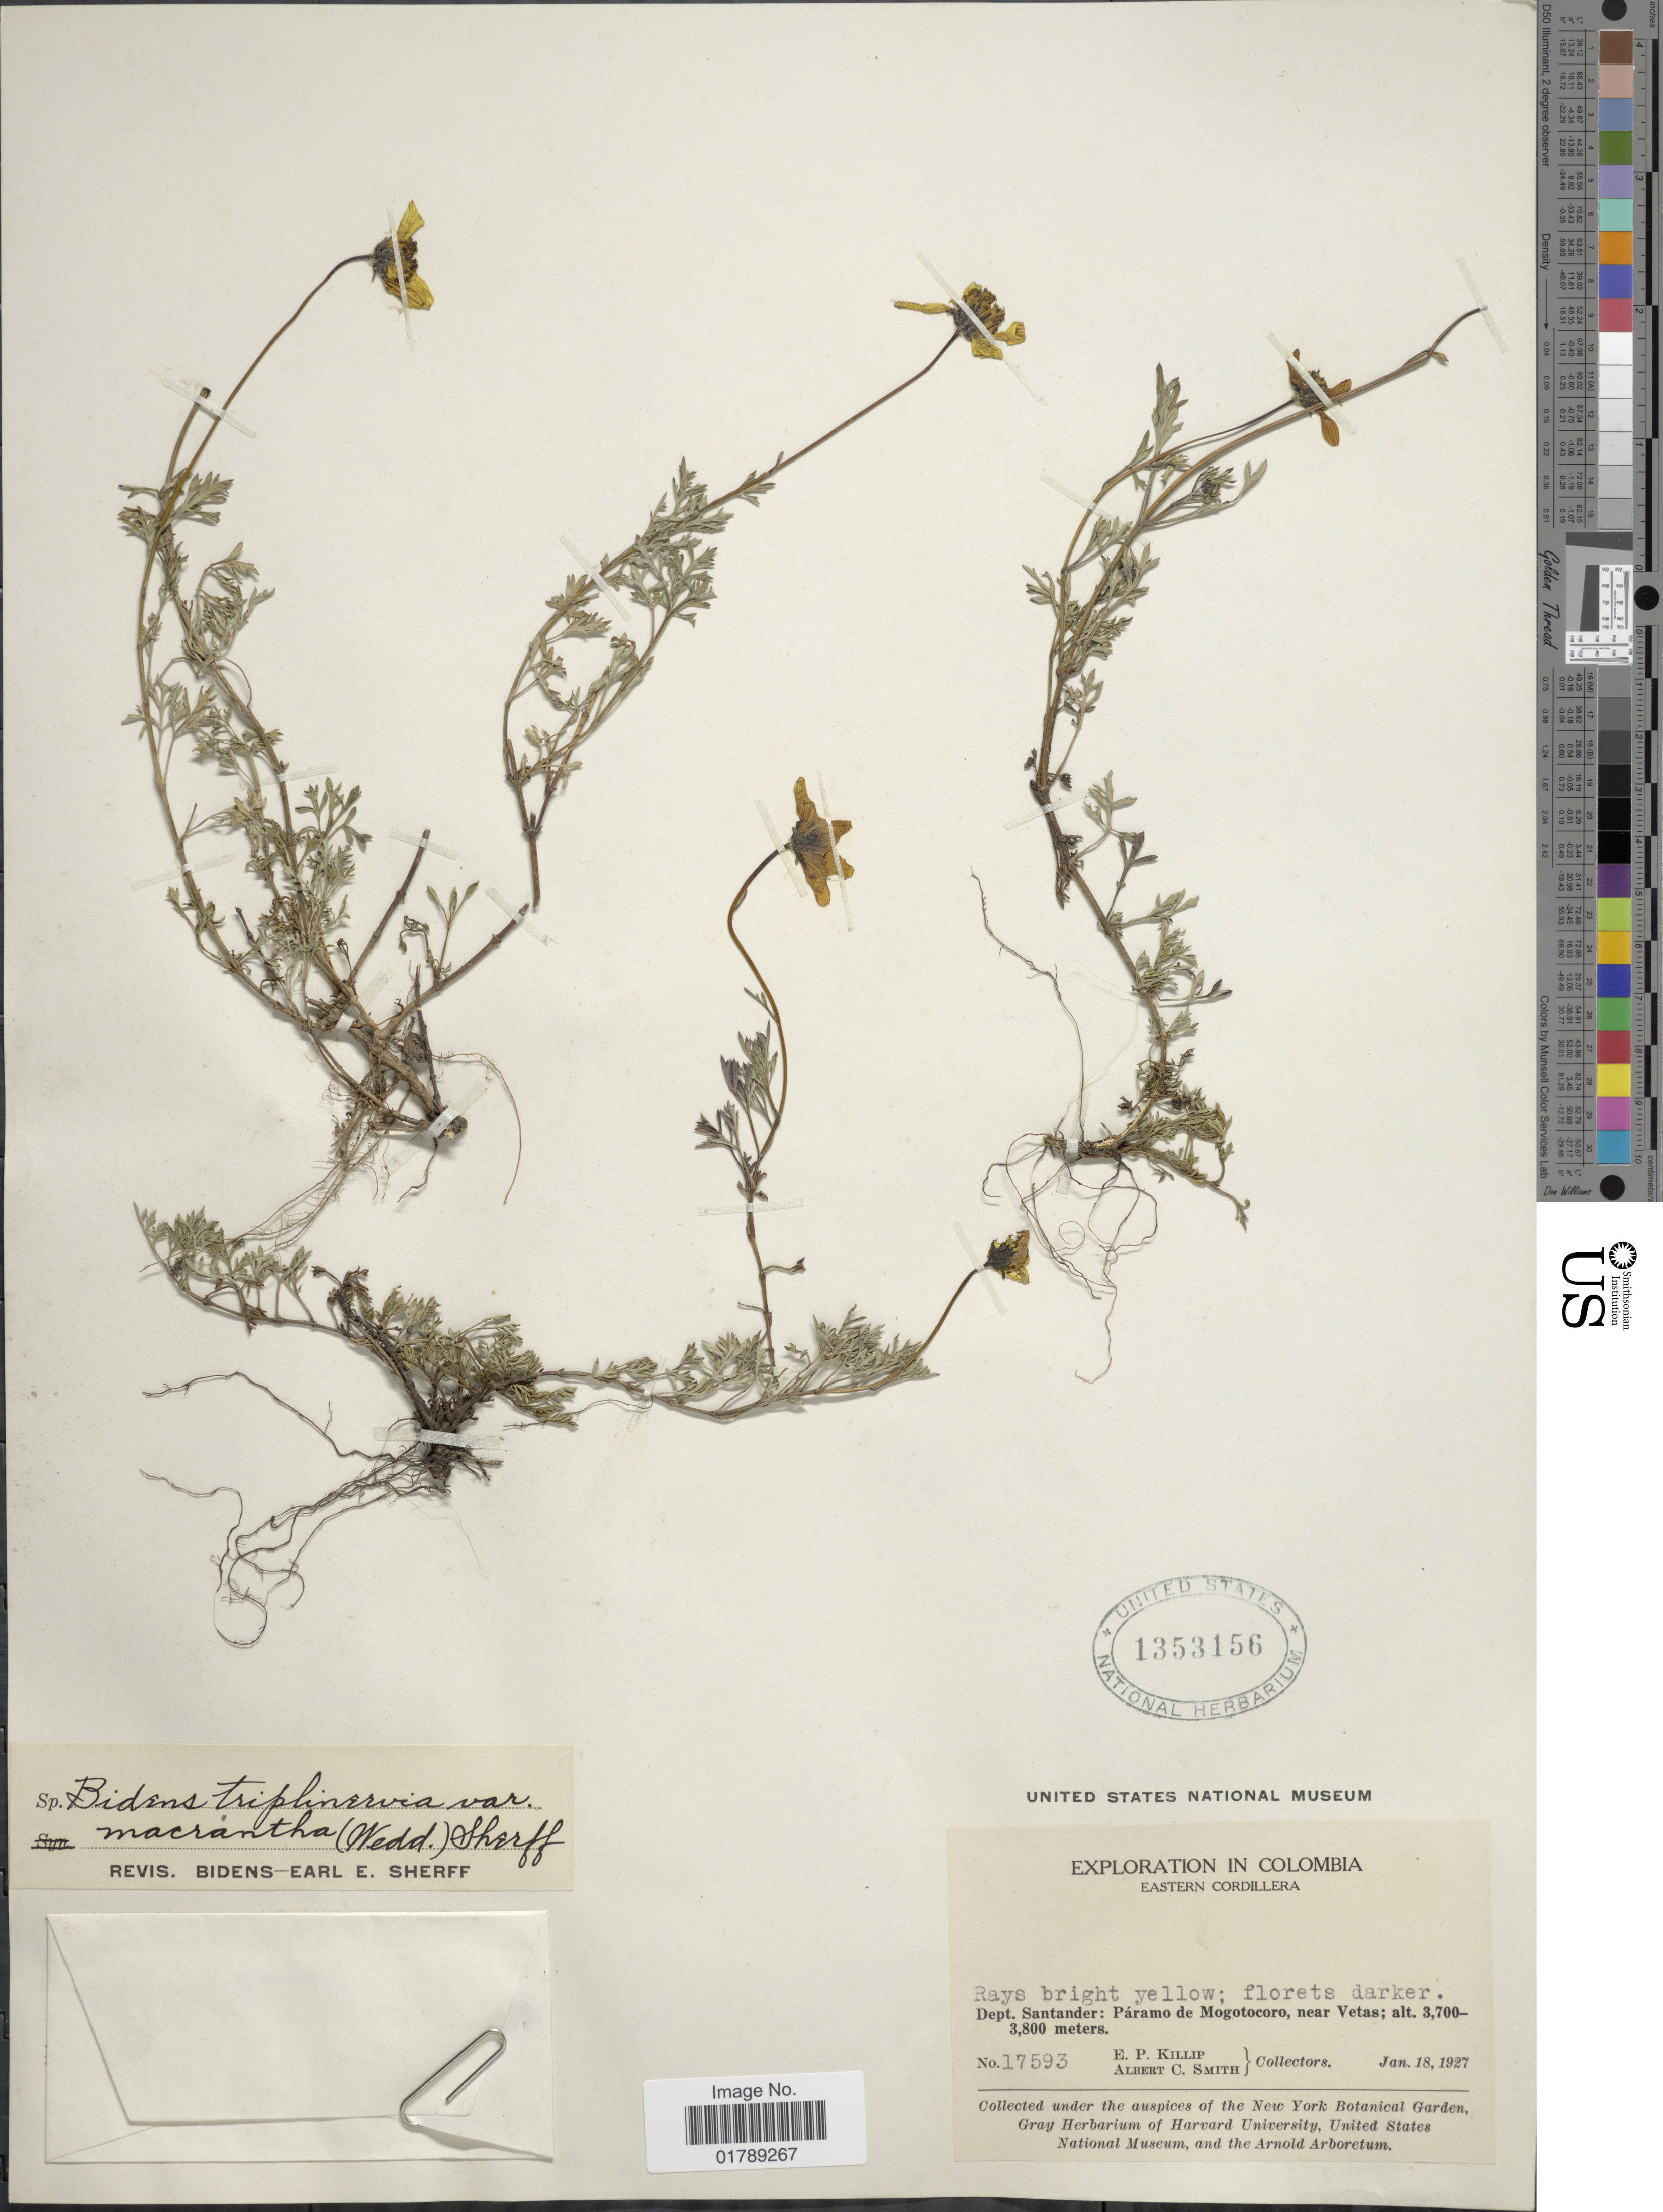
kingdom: Plantae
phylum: Tracheophyta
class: Magnoliopsida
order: Asterales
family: Asteraceae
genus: Bidens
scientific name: Bidens triplinervia var. macrantha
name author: (Wedd.) Sherff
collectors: E. P. Killip & A. C. Smith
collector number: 17593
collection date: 1927-01-18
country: Colombia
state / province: Santander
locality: Eastern Cordillera. Páramo de Mogotocoro, near Vetas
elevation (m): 3700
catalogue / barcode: US 1353156